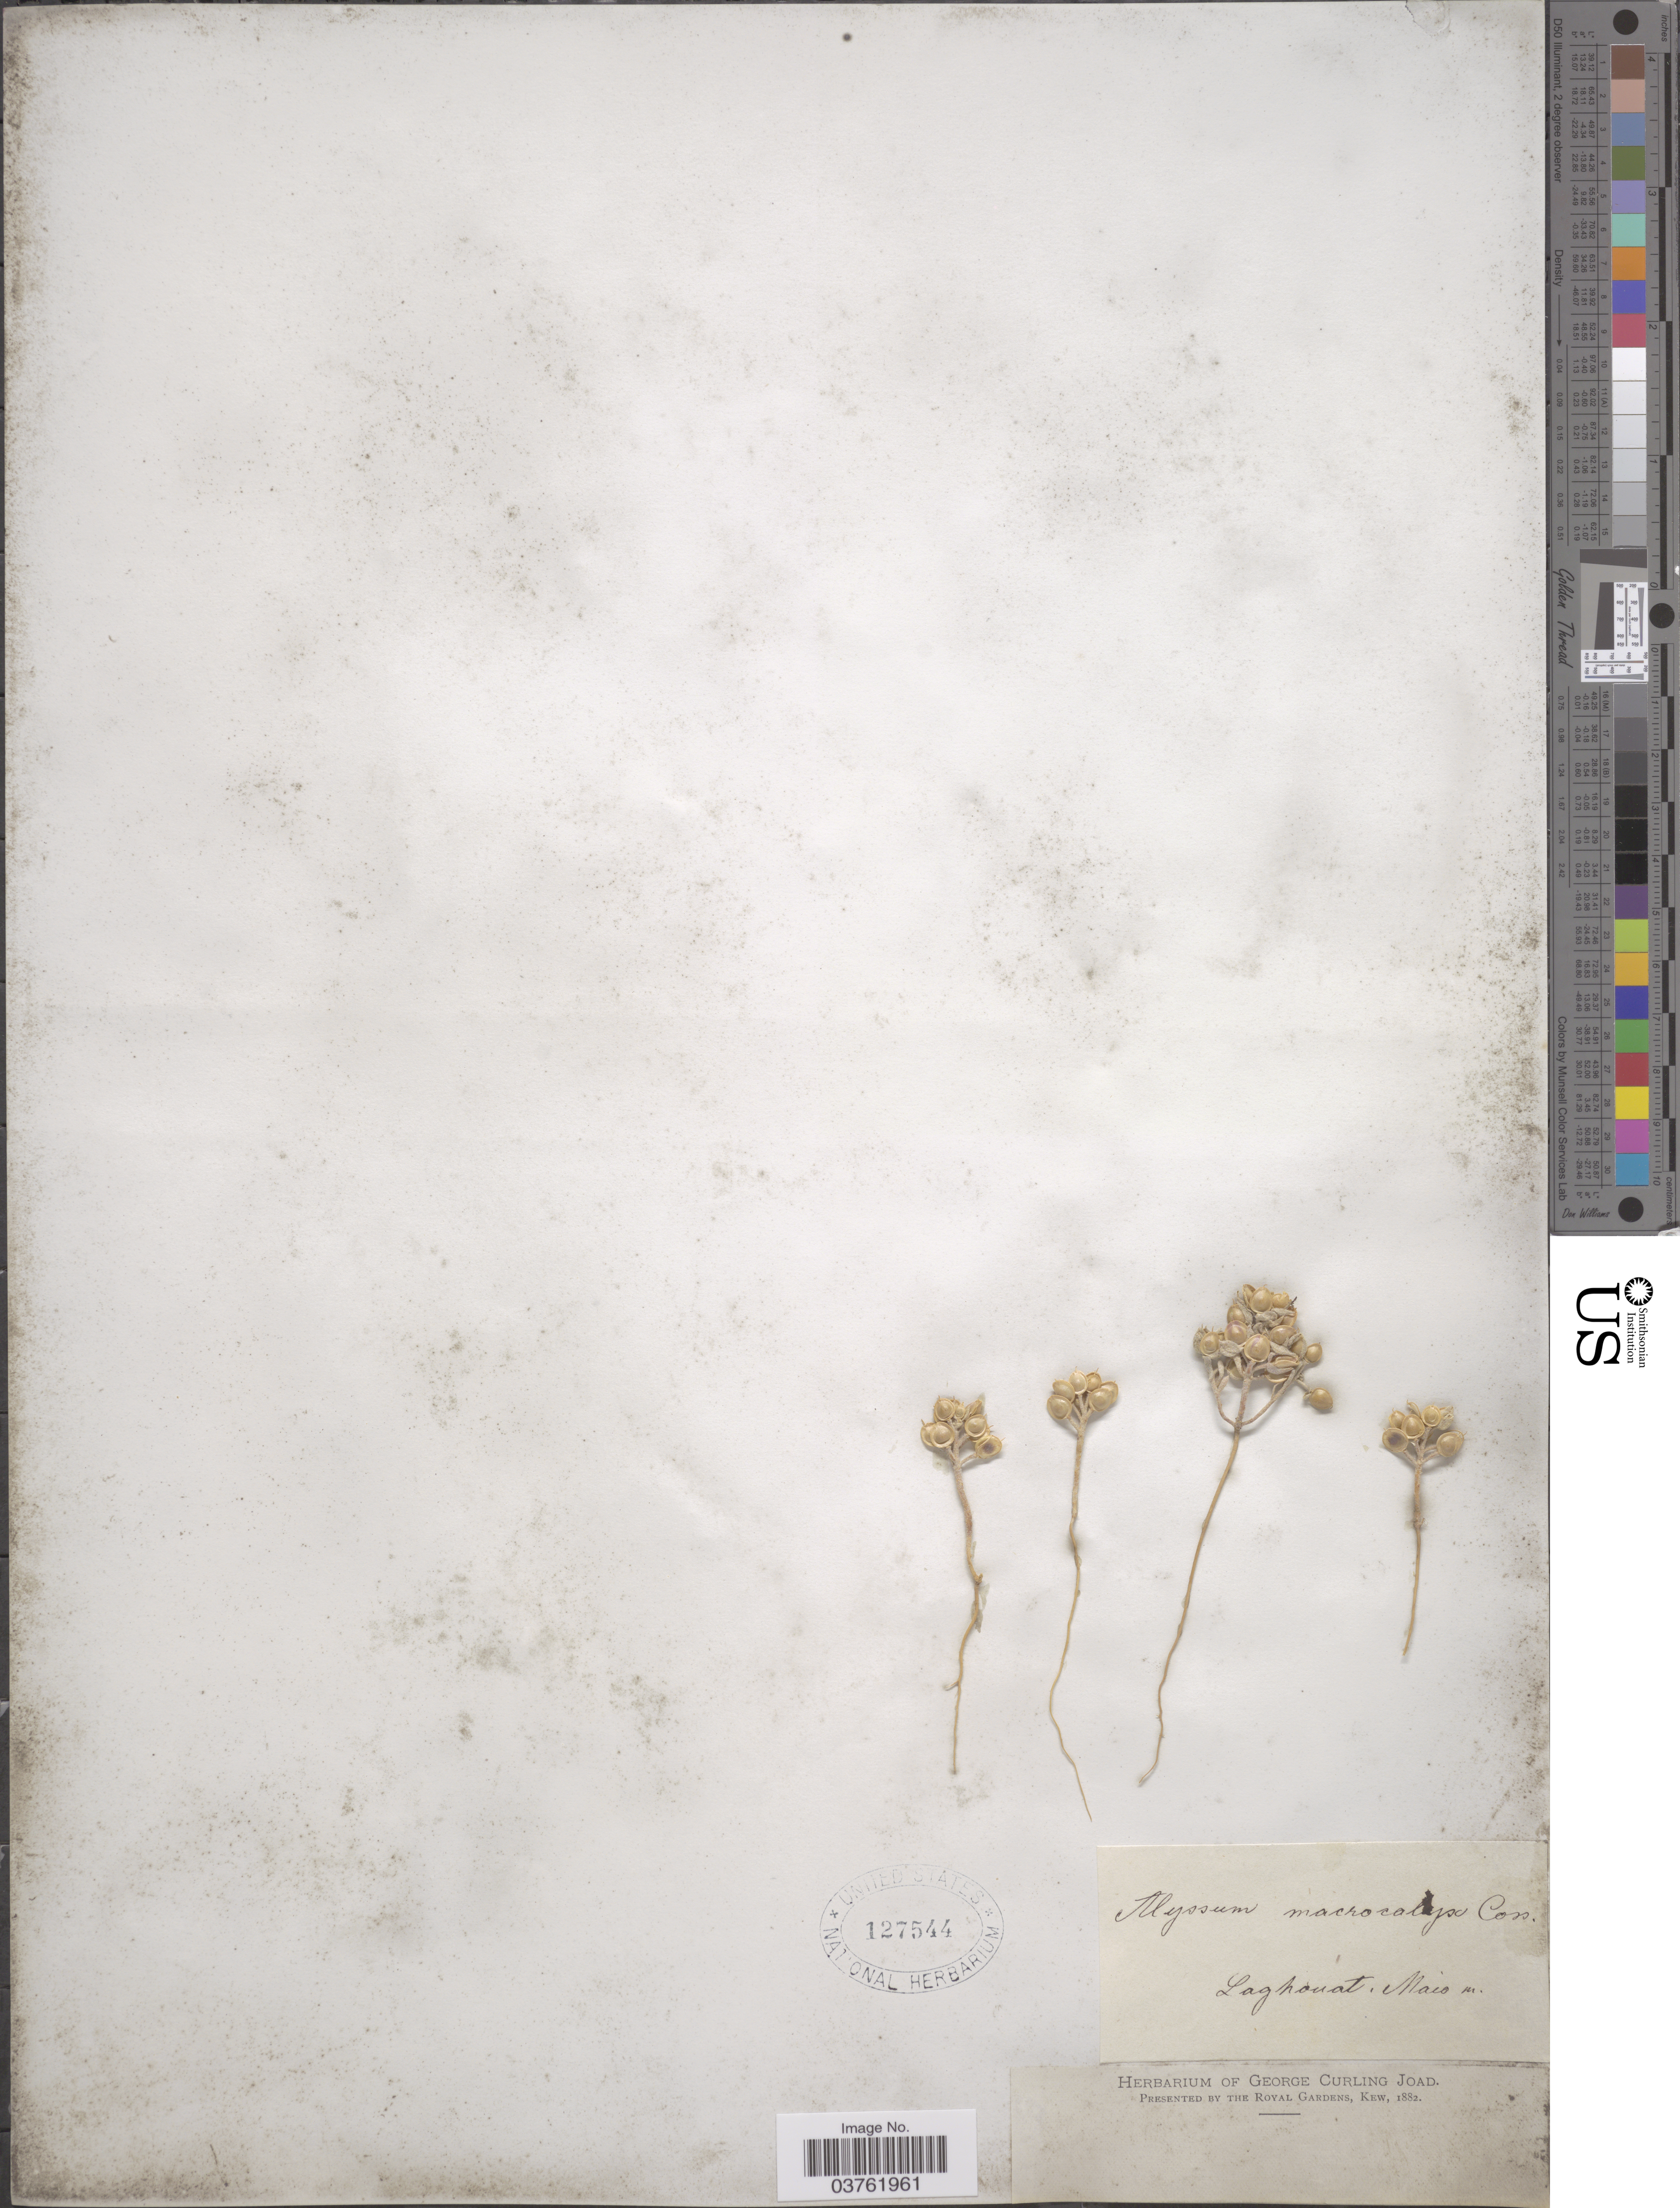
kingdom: Plantae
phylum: Tracheophyta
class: Magnoliopsida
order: Brassicales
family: Brassicaceae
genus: Alyssum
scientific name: Alyssum macrocalyx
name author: Coss. & Durieu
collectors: ex herb. George Curling Joad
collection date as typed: Transcribed d/m/y: /5/14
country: Algeria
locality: Laghouat.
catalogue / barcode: US 127544